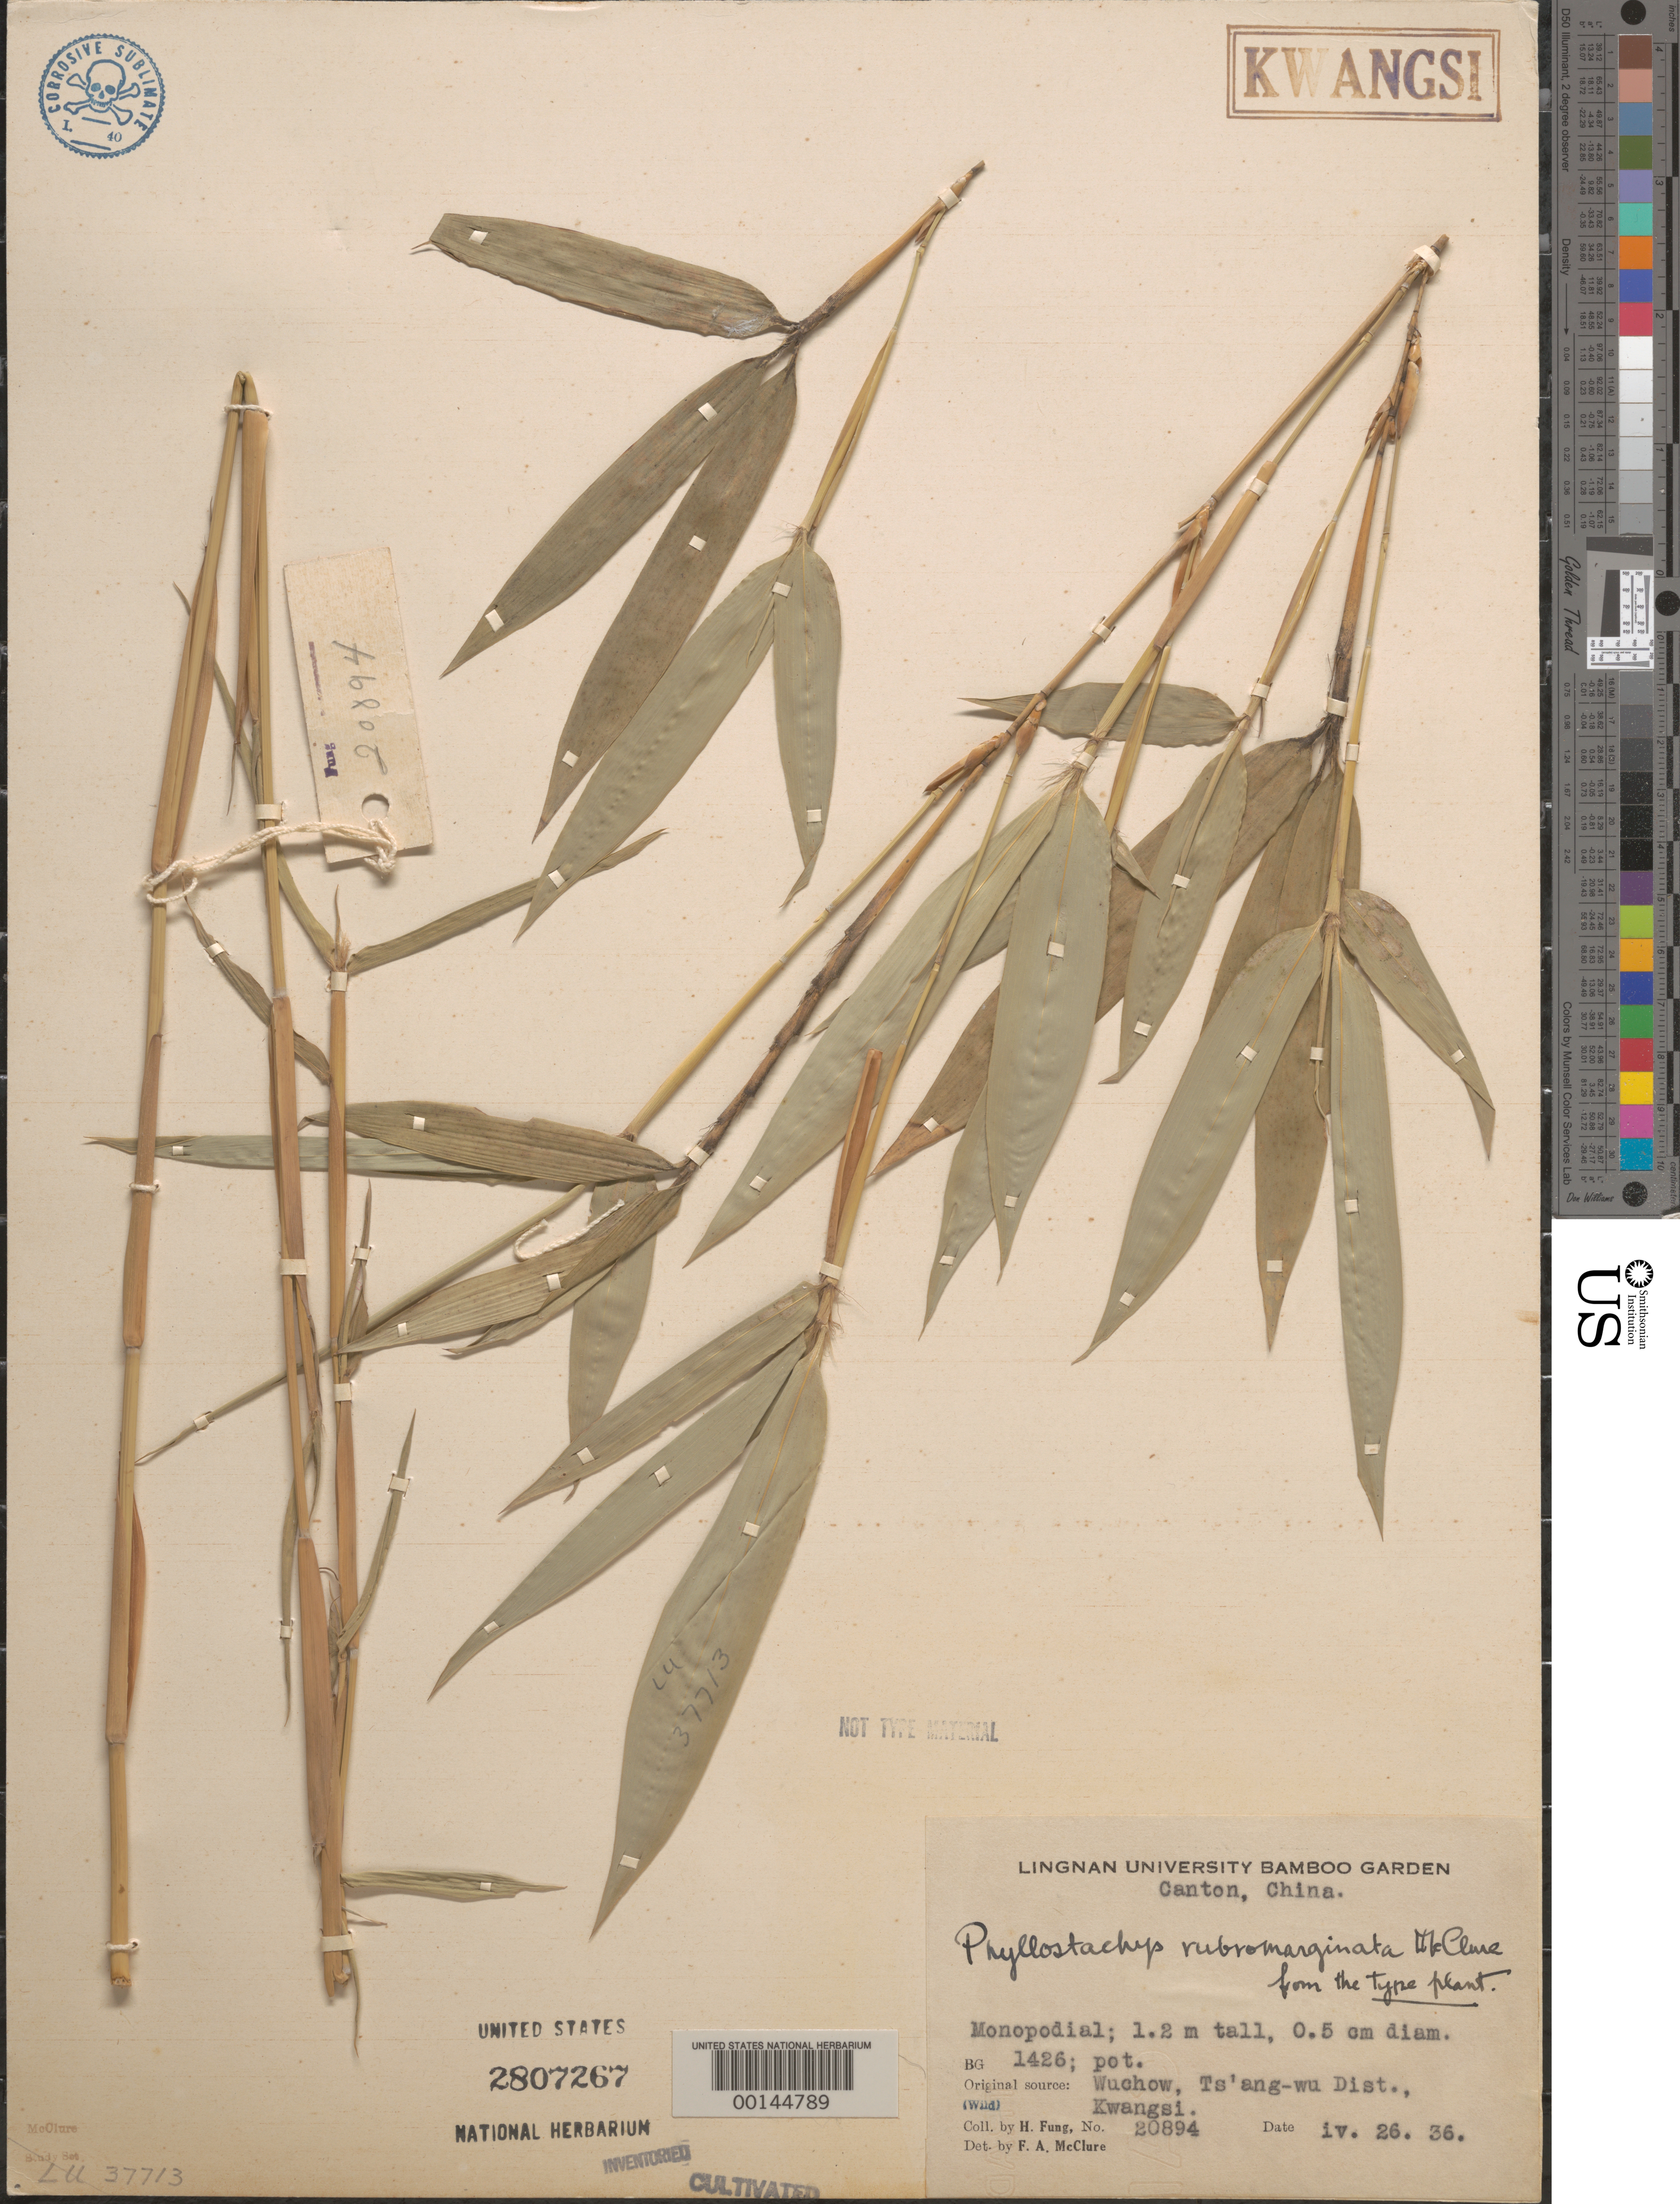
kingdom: Plantae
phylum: Tracheophyta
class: Liliopsida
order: Poales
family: Poaceae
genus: Phyllostachys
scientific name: Phyllostachys rubromarginata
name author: McClure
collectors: H. L. Fung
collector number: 20894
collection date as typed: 26 Apr 1936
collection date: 1936-04-26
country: China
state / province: Guangxi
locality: Ts'ang-wu, wuchow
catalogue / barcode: US 2807267